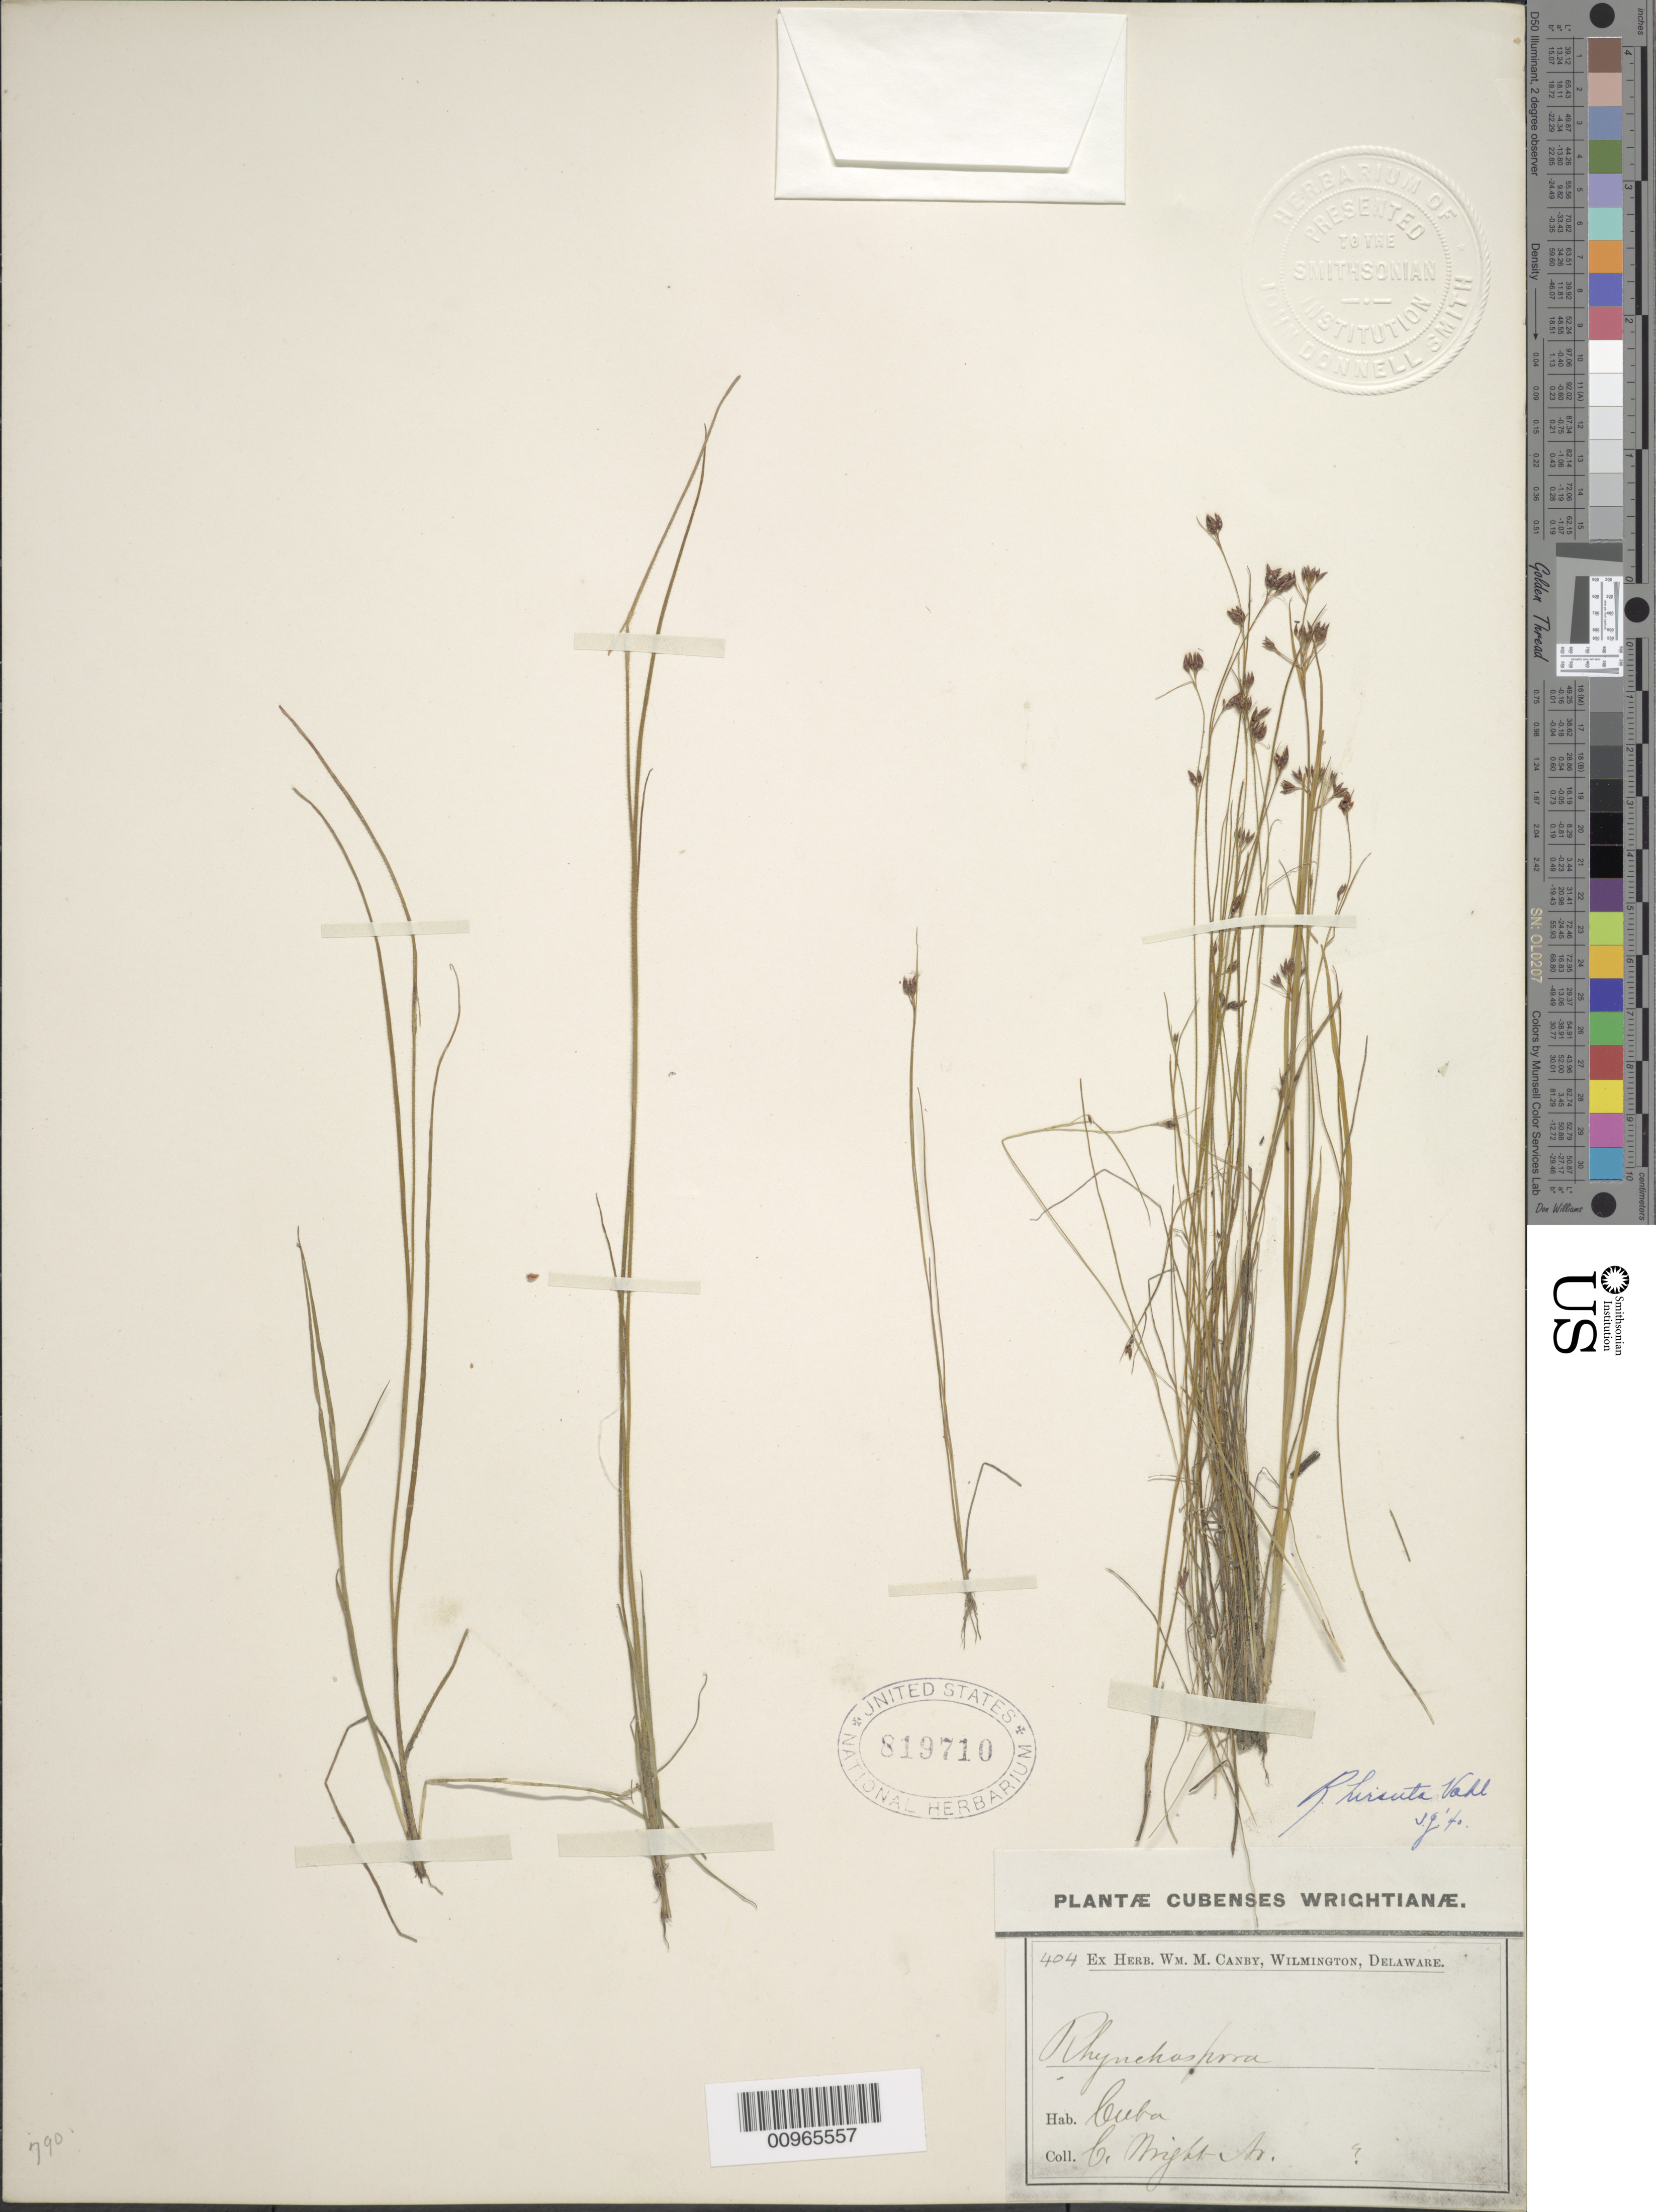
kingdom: Plantae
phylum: Tracheophyta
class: Liliopsida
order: Poales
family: Cyperaceae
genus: Rhynchospora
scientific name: Rhynchospora hirsuta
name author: (Vahl) Vahl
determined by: Gale, S.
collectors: C. Wright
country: Cuba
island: Cuba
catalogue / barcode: US 819710